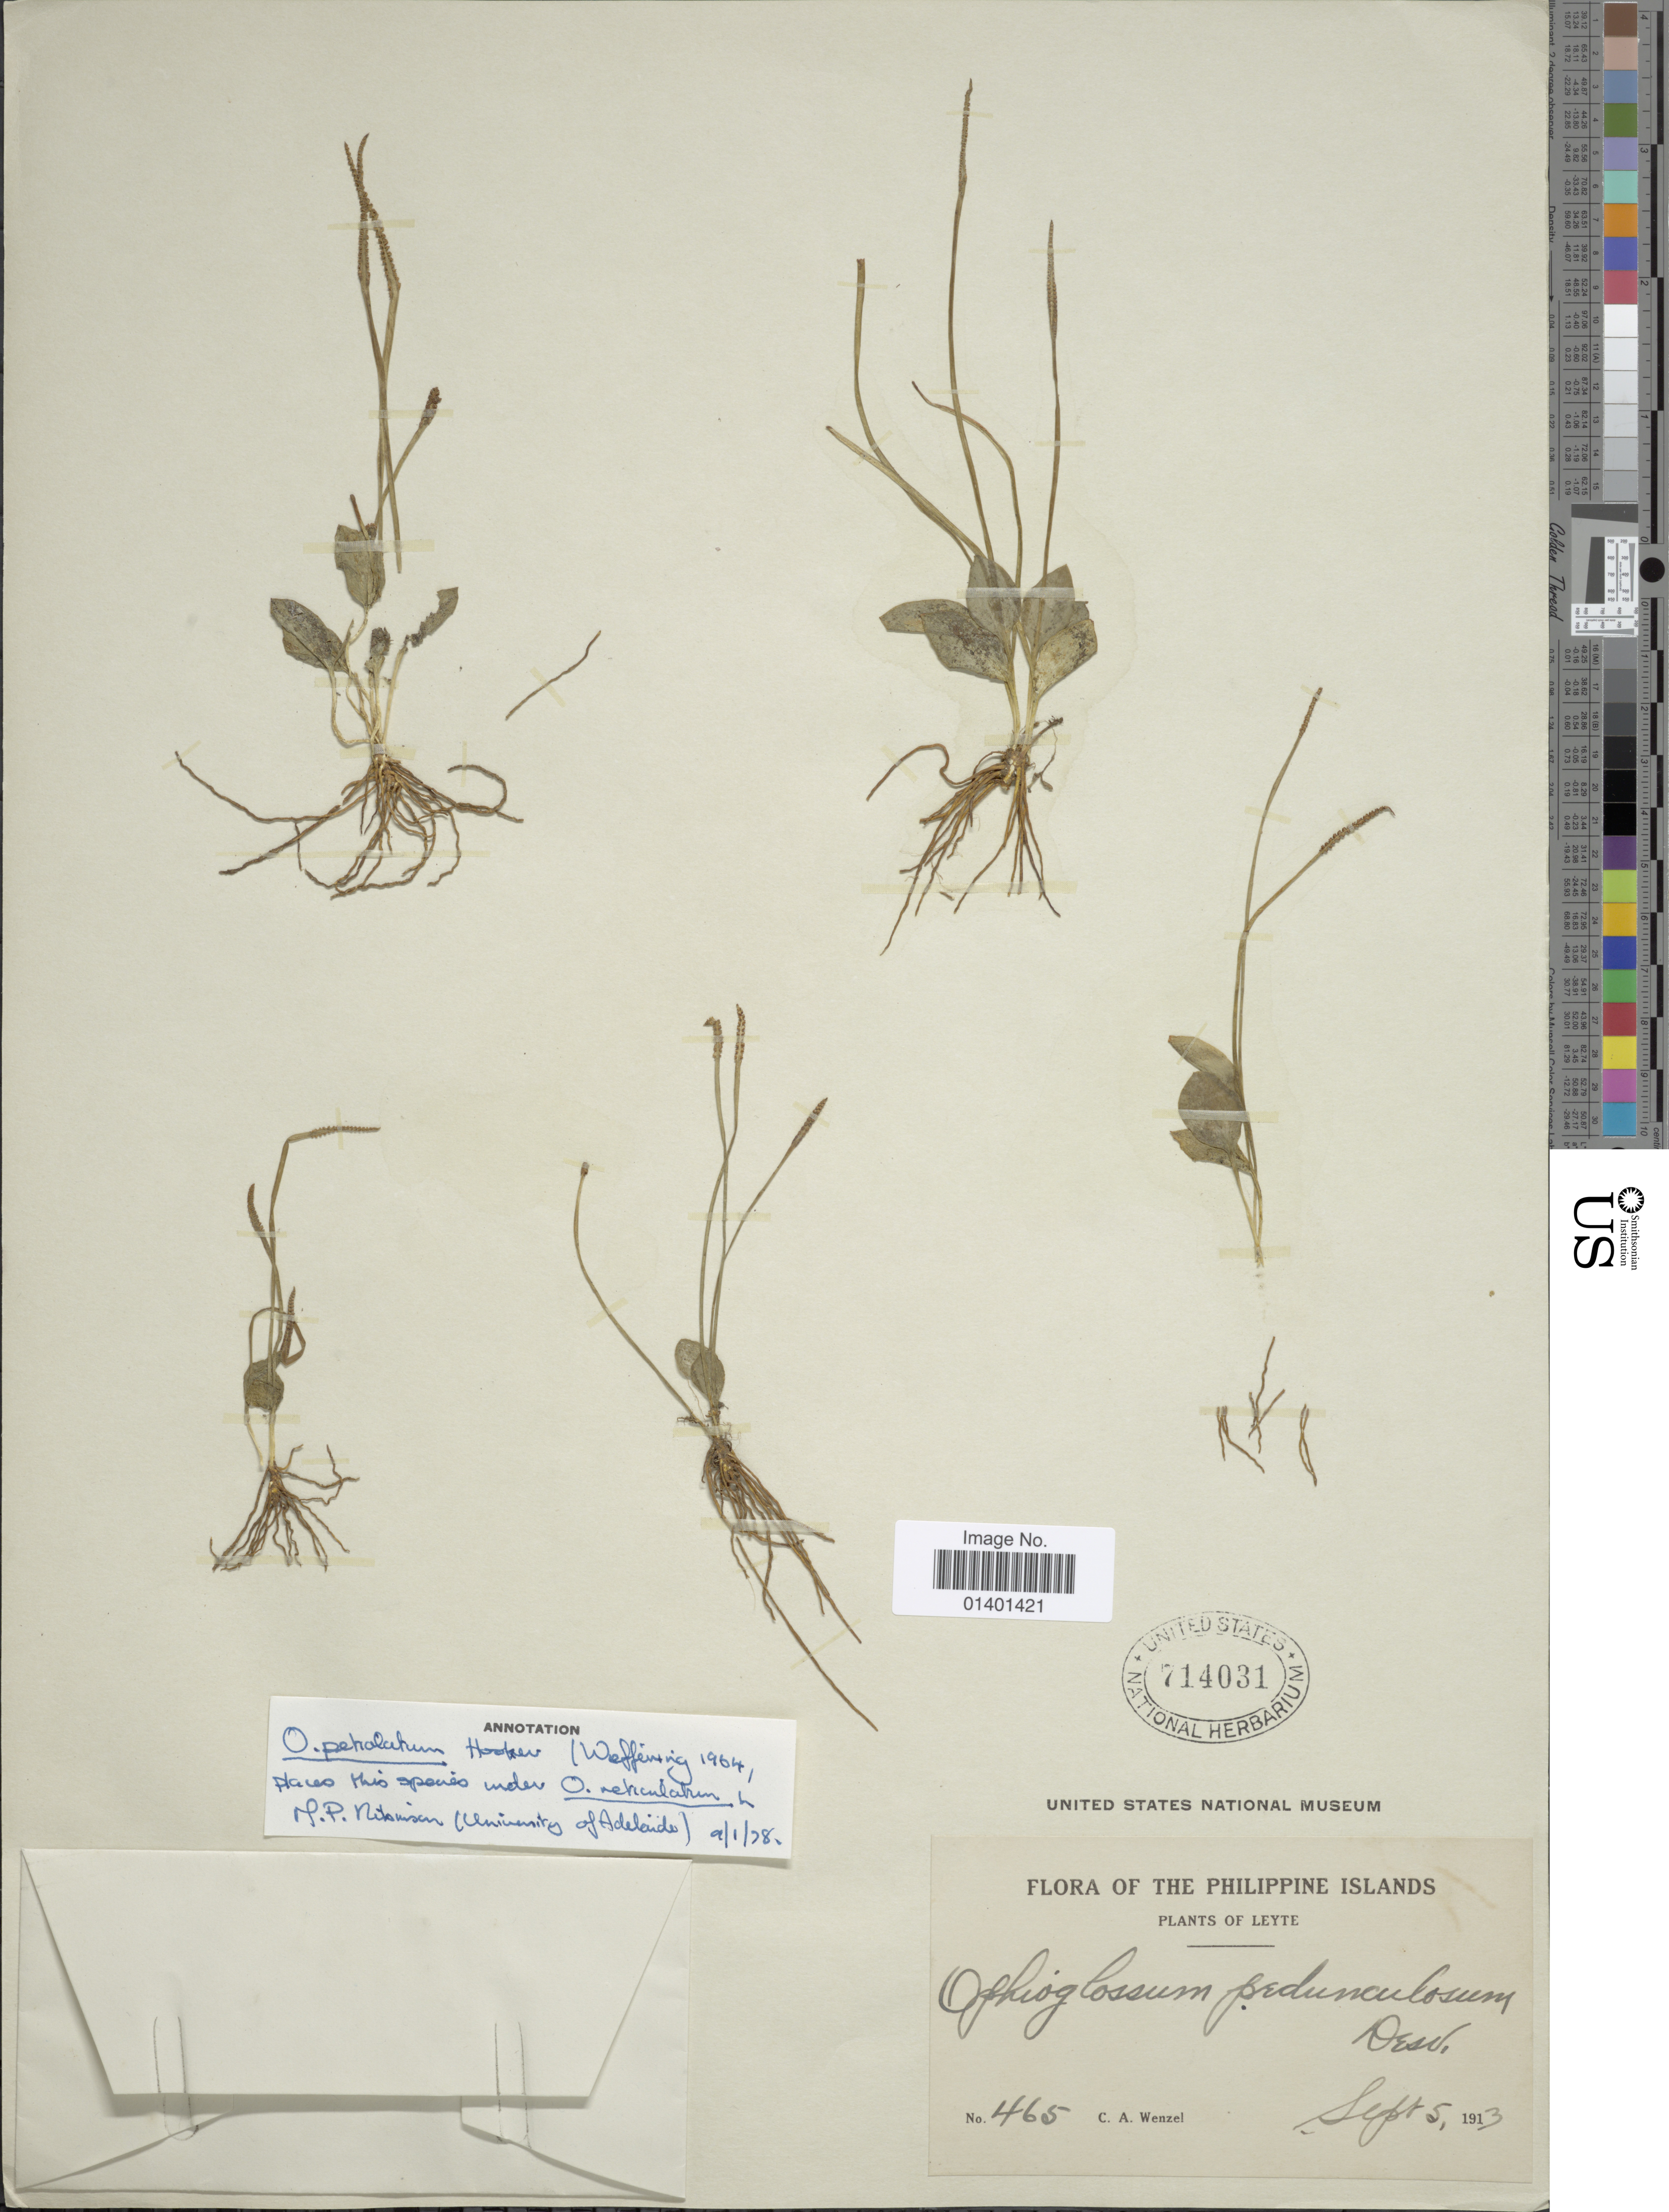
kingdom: Plantae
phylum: Tracheophyta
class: Polypodiopsida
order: Ophioglossales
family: Ophioglossaceae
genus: Ophioglossum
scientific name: Ophioglossum petiolatum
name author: Hook.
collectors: C. Wenzel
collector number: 465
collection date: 1913-09-05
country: Philippines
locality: Leyte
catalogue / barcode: US 714031